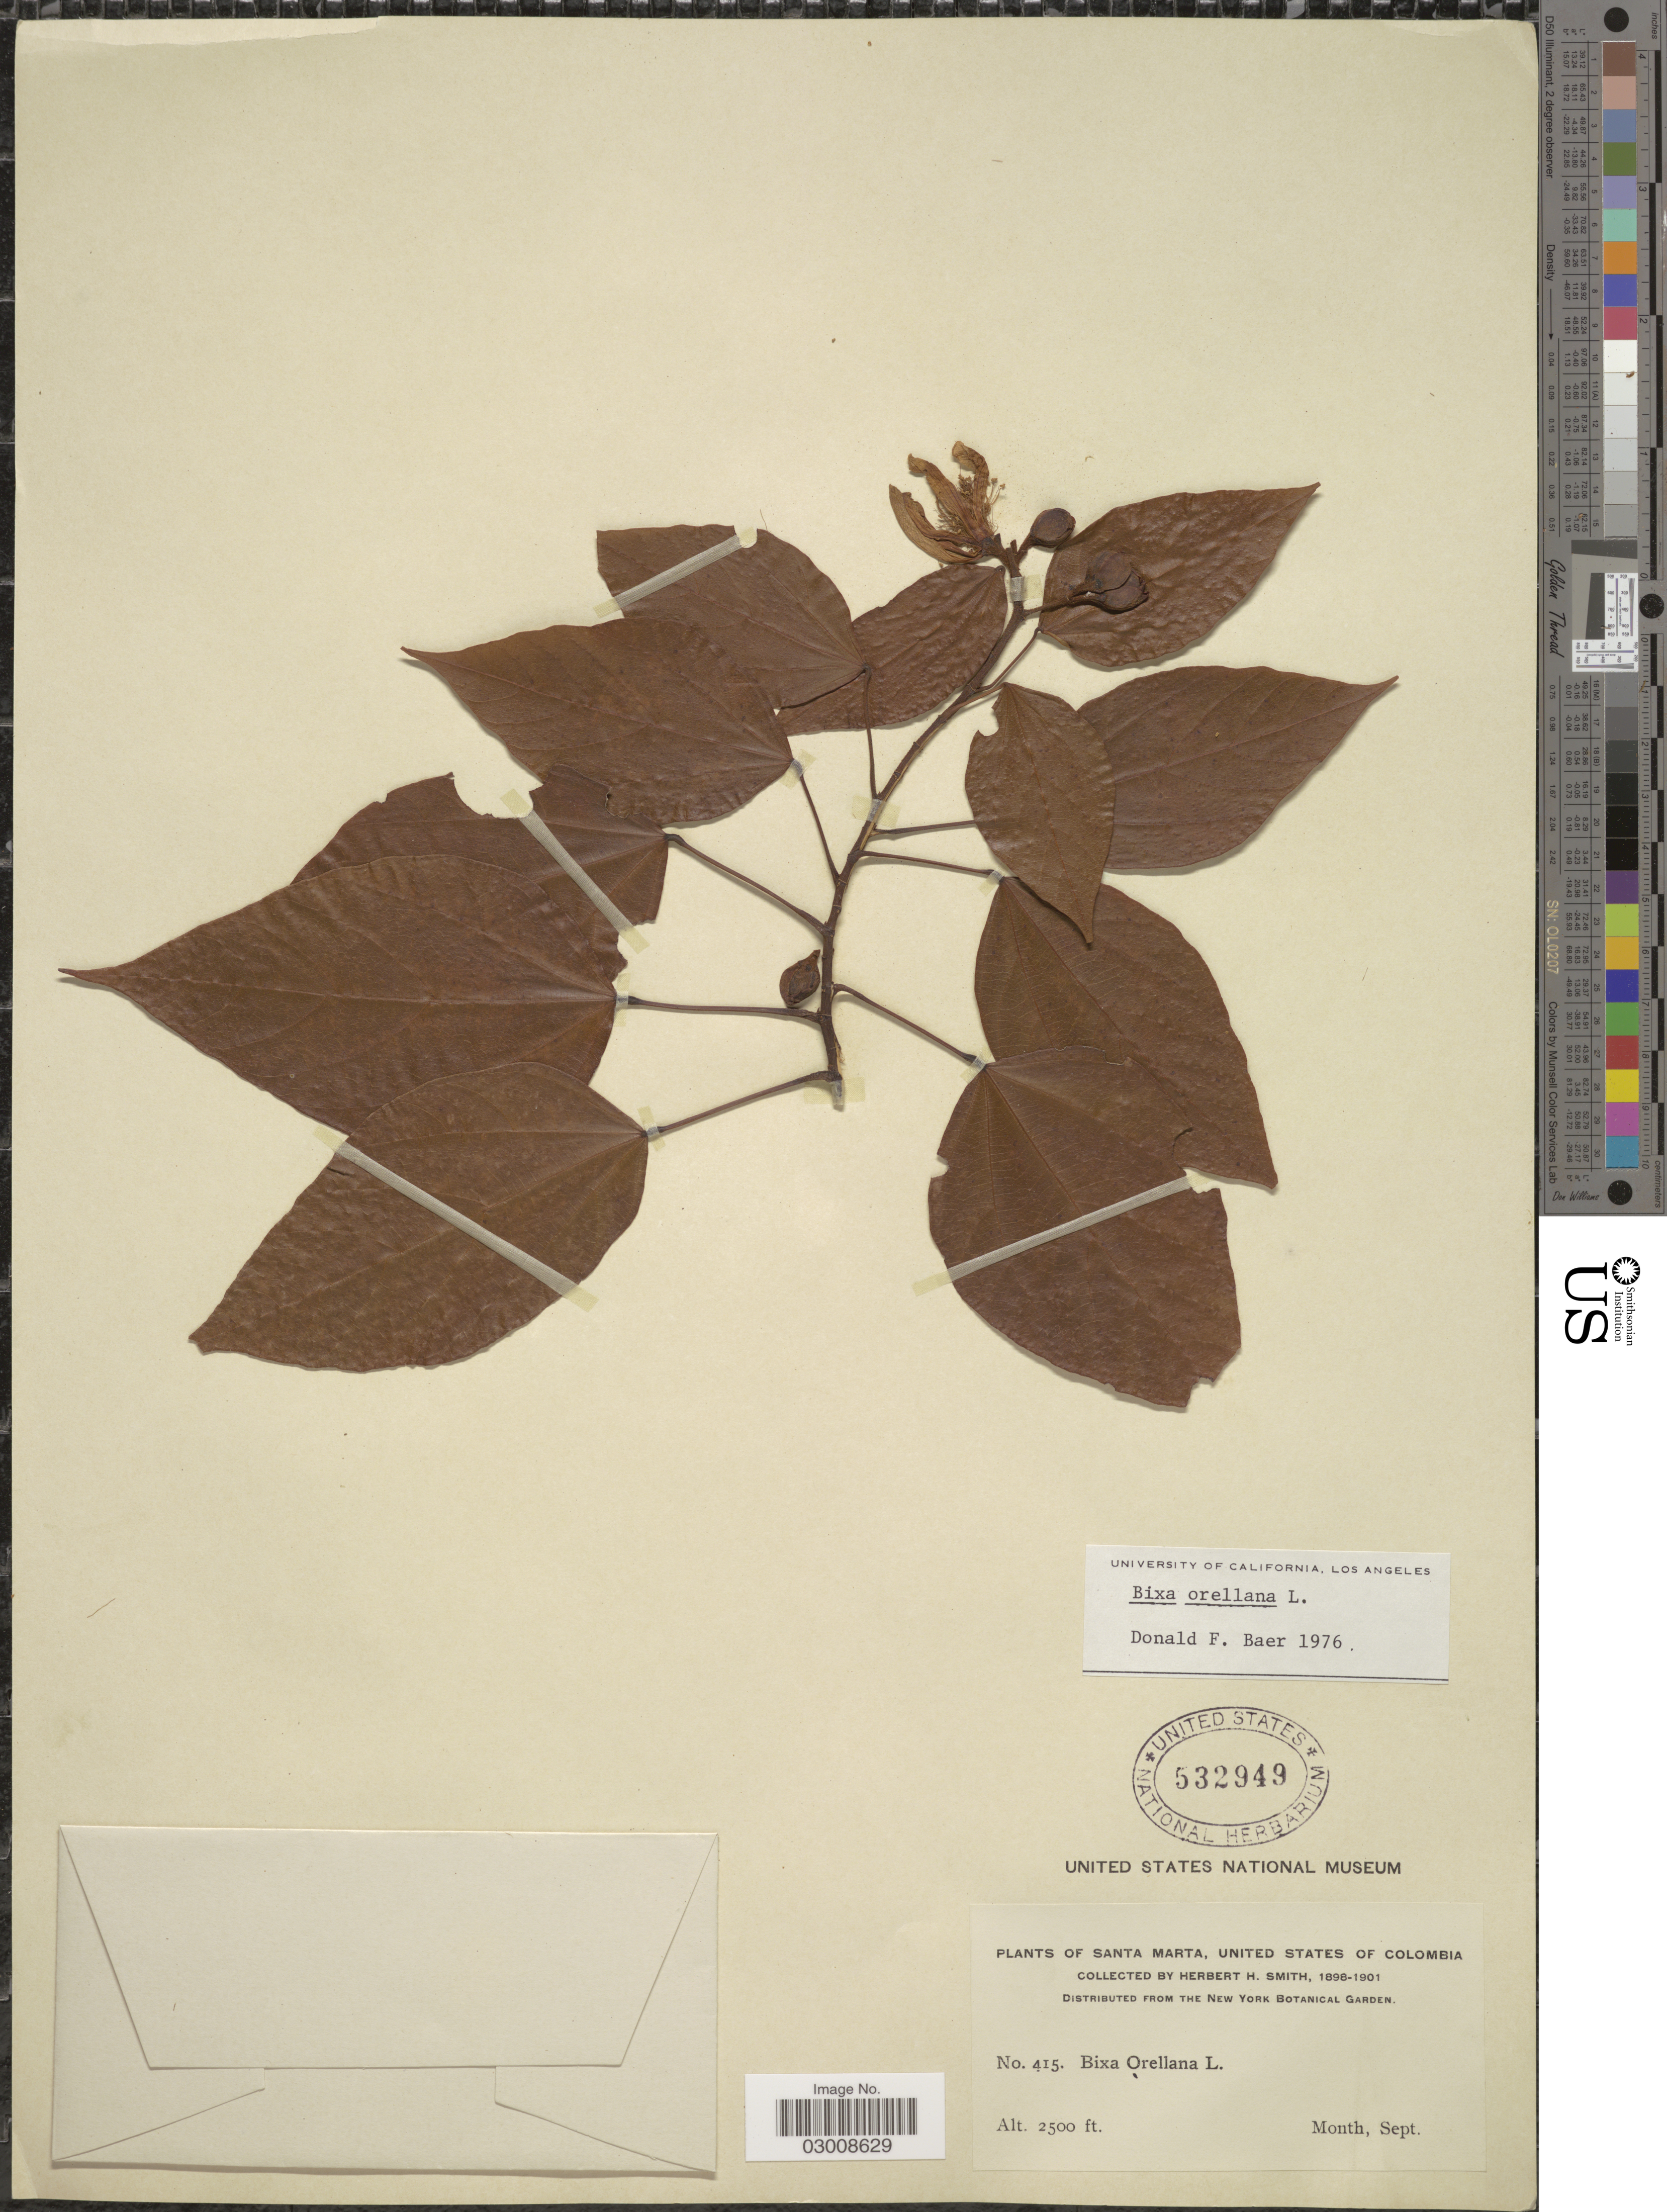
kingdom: Plantae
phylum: Tracheophyta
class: Magnoliopsida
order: Malvales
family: Bixaceae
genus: Bixa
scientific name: Bixa orellana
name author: L.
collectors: Herbert H. Smith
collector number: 415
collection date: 1898-09/1901-09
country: Colombia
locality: Santa Marta, United States of Colombia.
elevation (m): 762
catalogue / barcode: US 532949